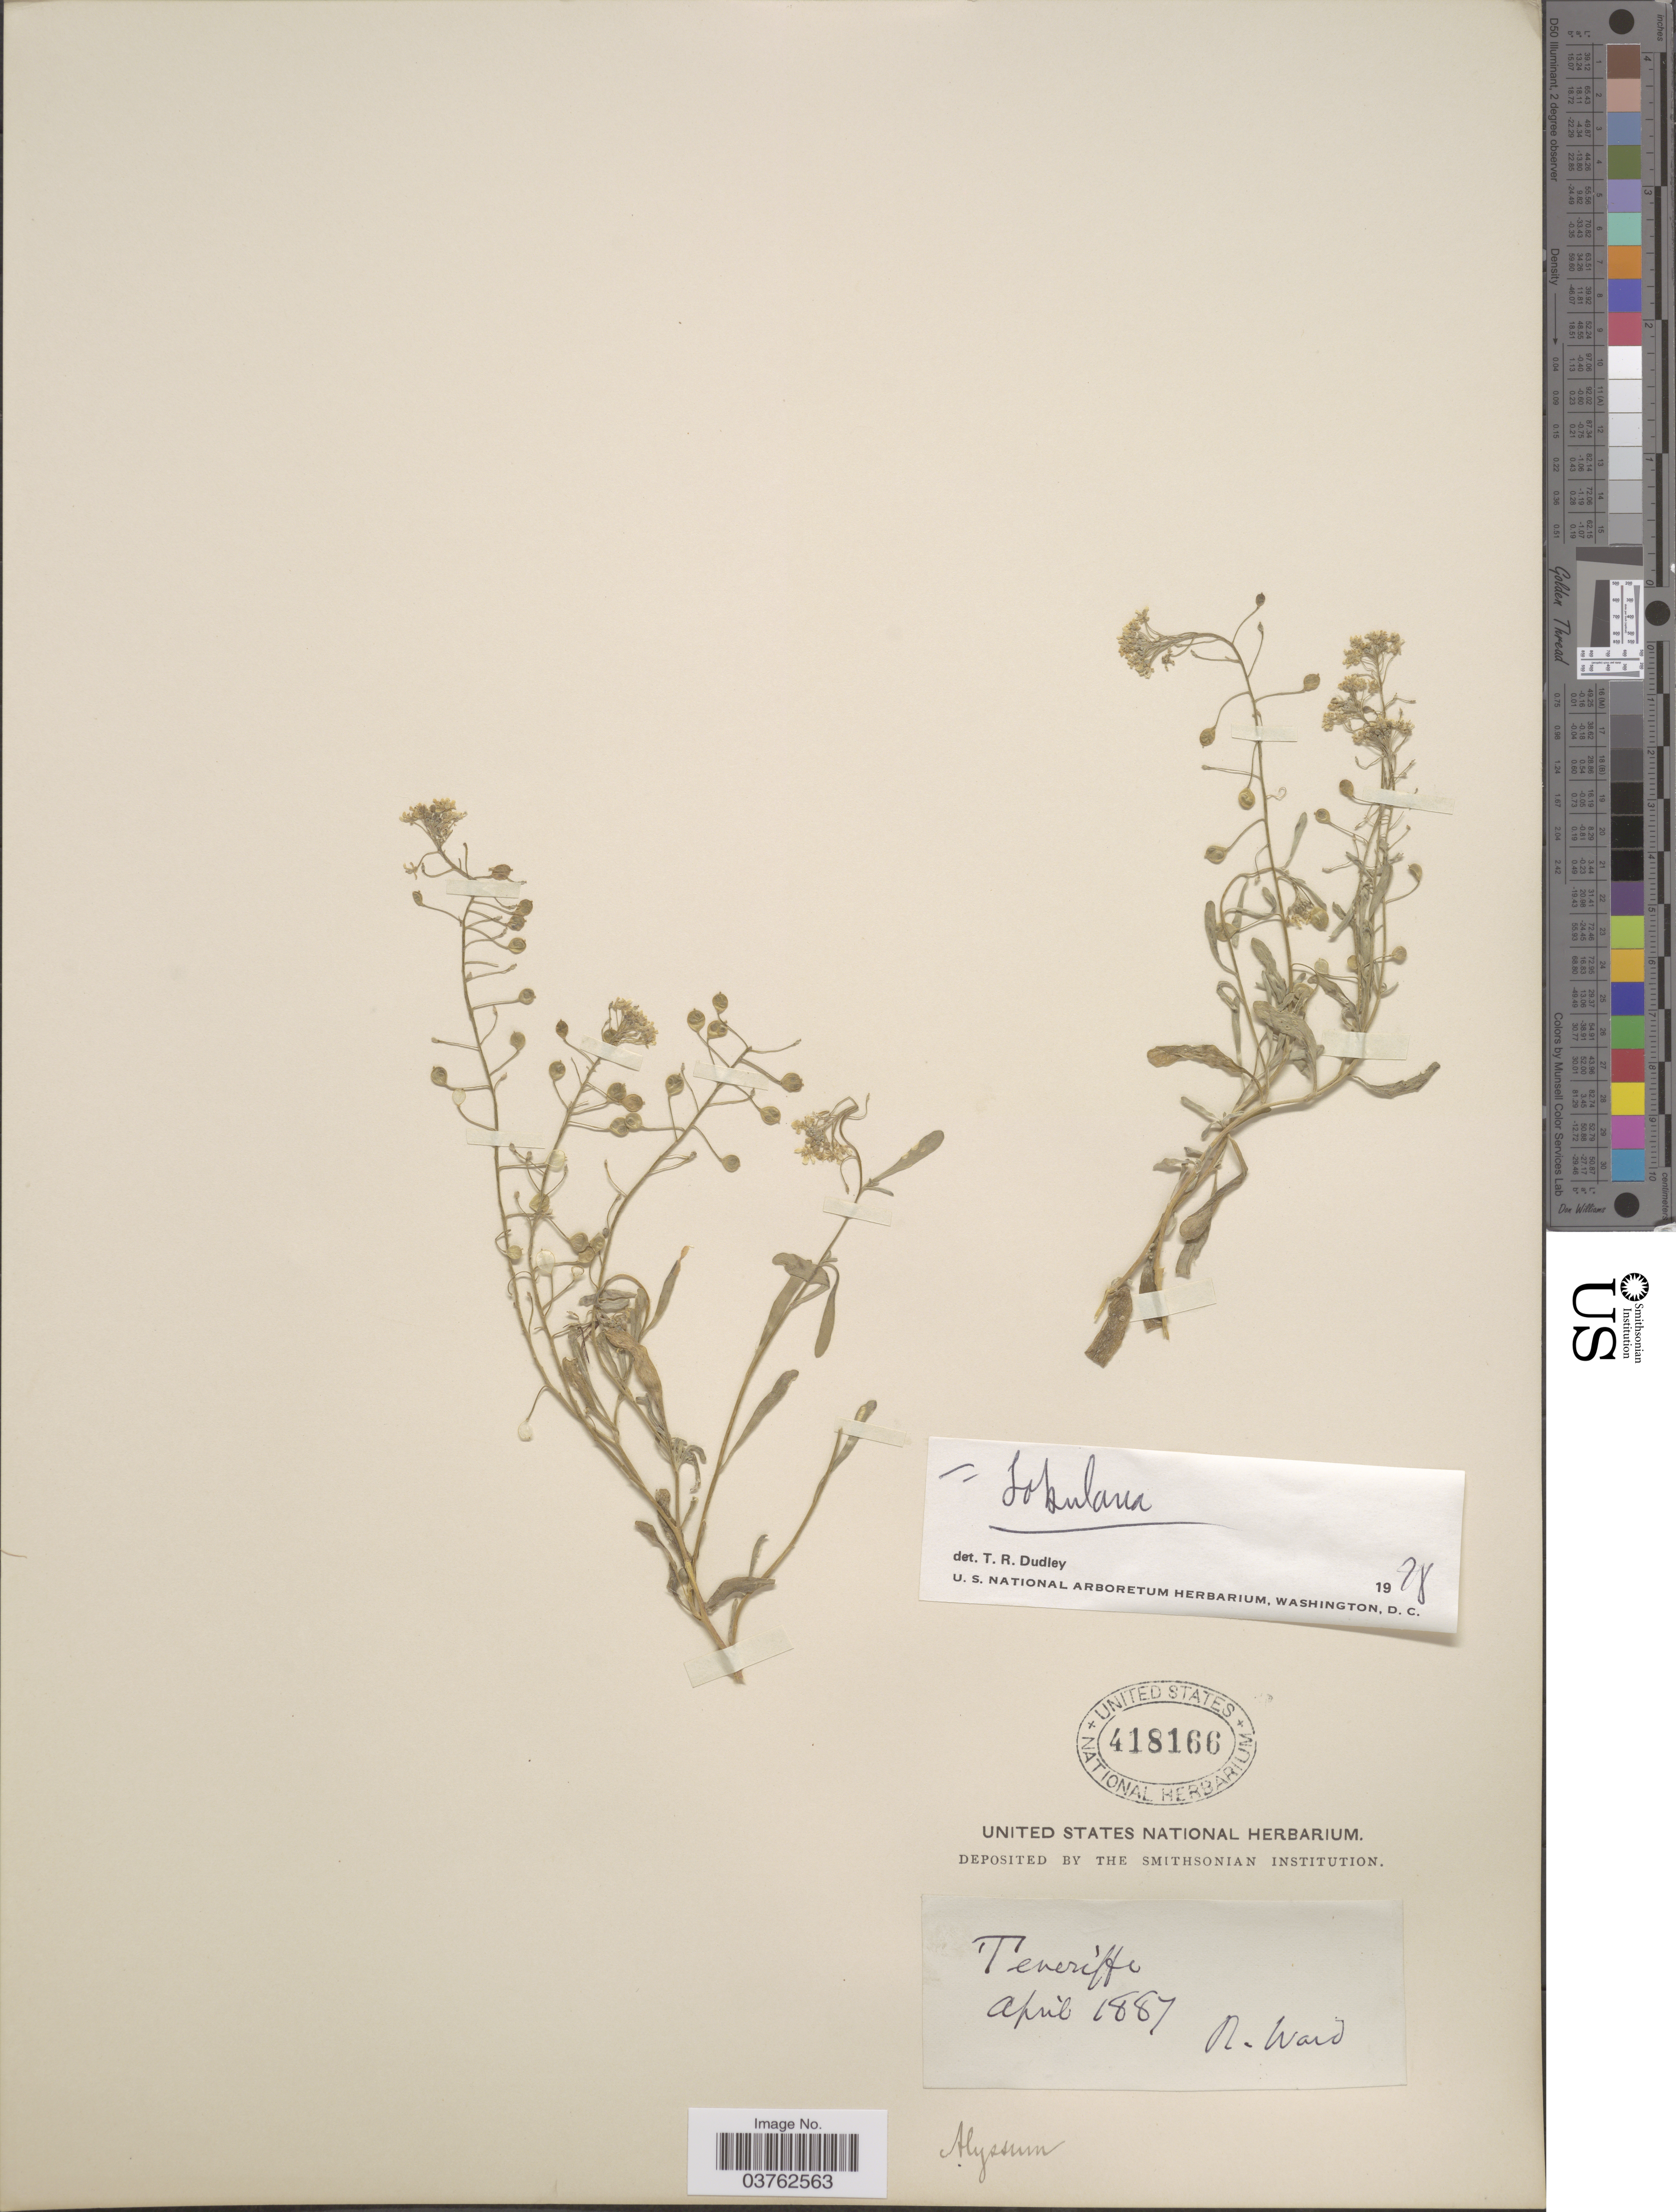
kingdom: Plantae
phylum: Tracheophyta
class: Magnoliopsida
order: Brassicales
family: Brassicaceae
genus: Lobularia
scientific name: Lobularia sp.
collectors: N. Ward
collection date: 1887-04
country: Spain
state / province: Canarias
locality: Teneriffe.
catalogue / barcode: US 418166